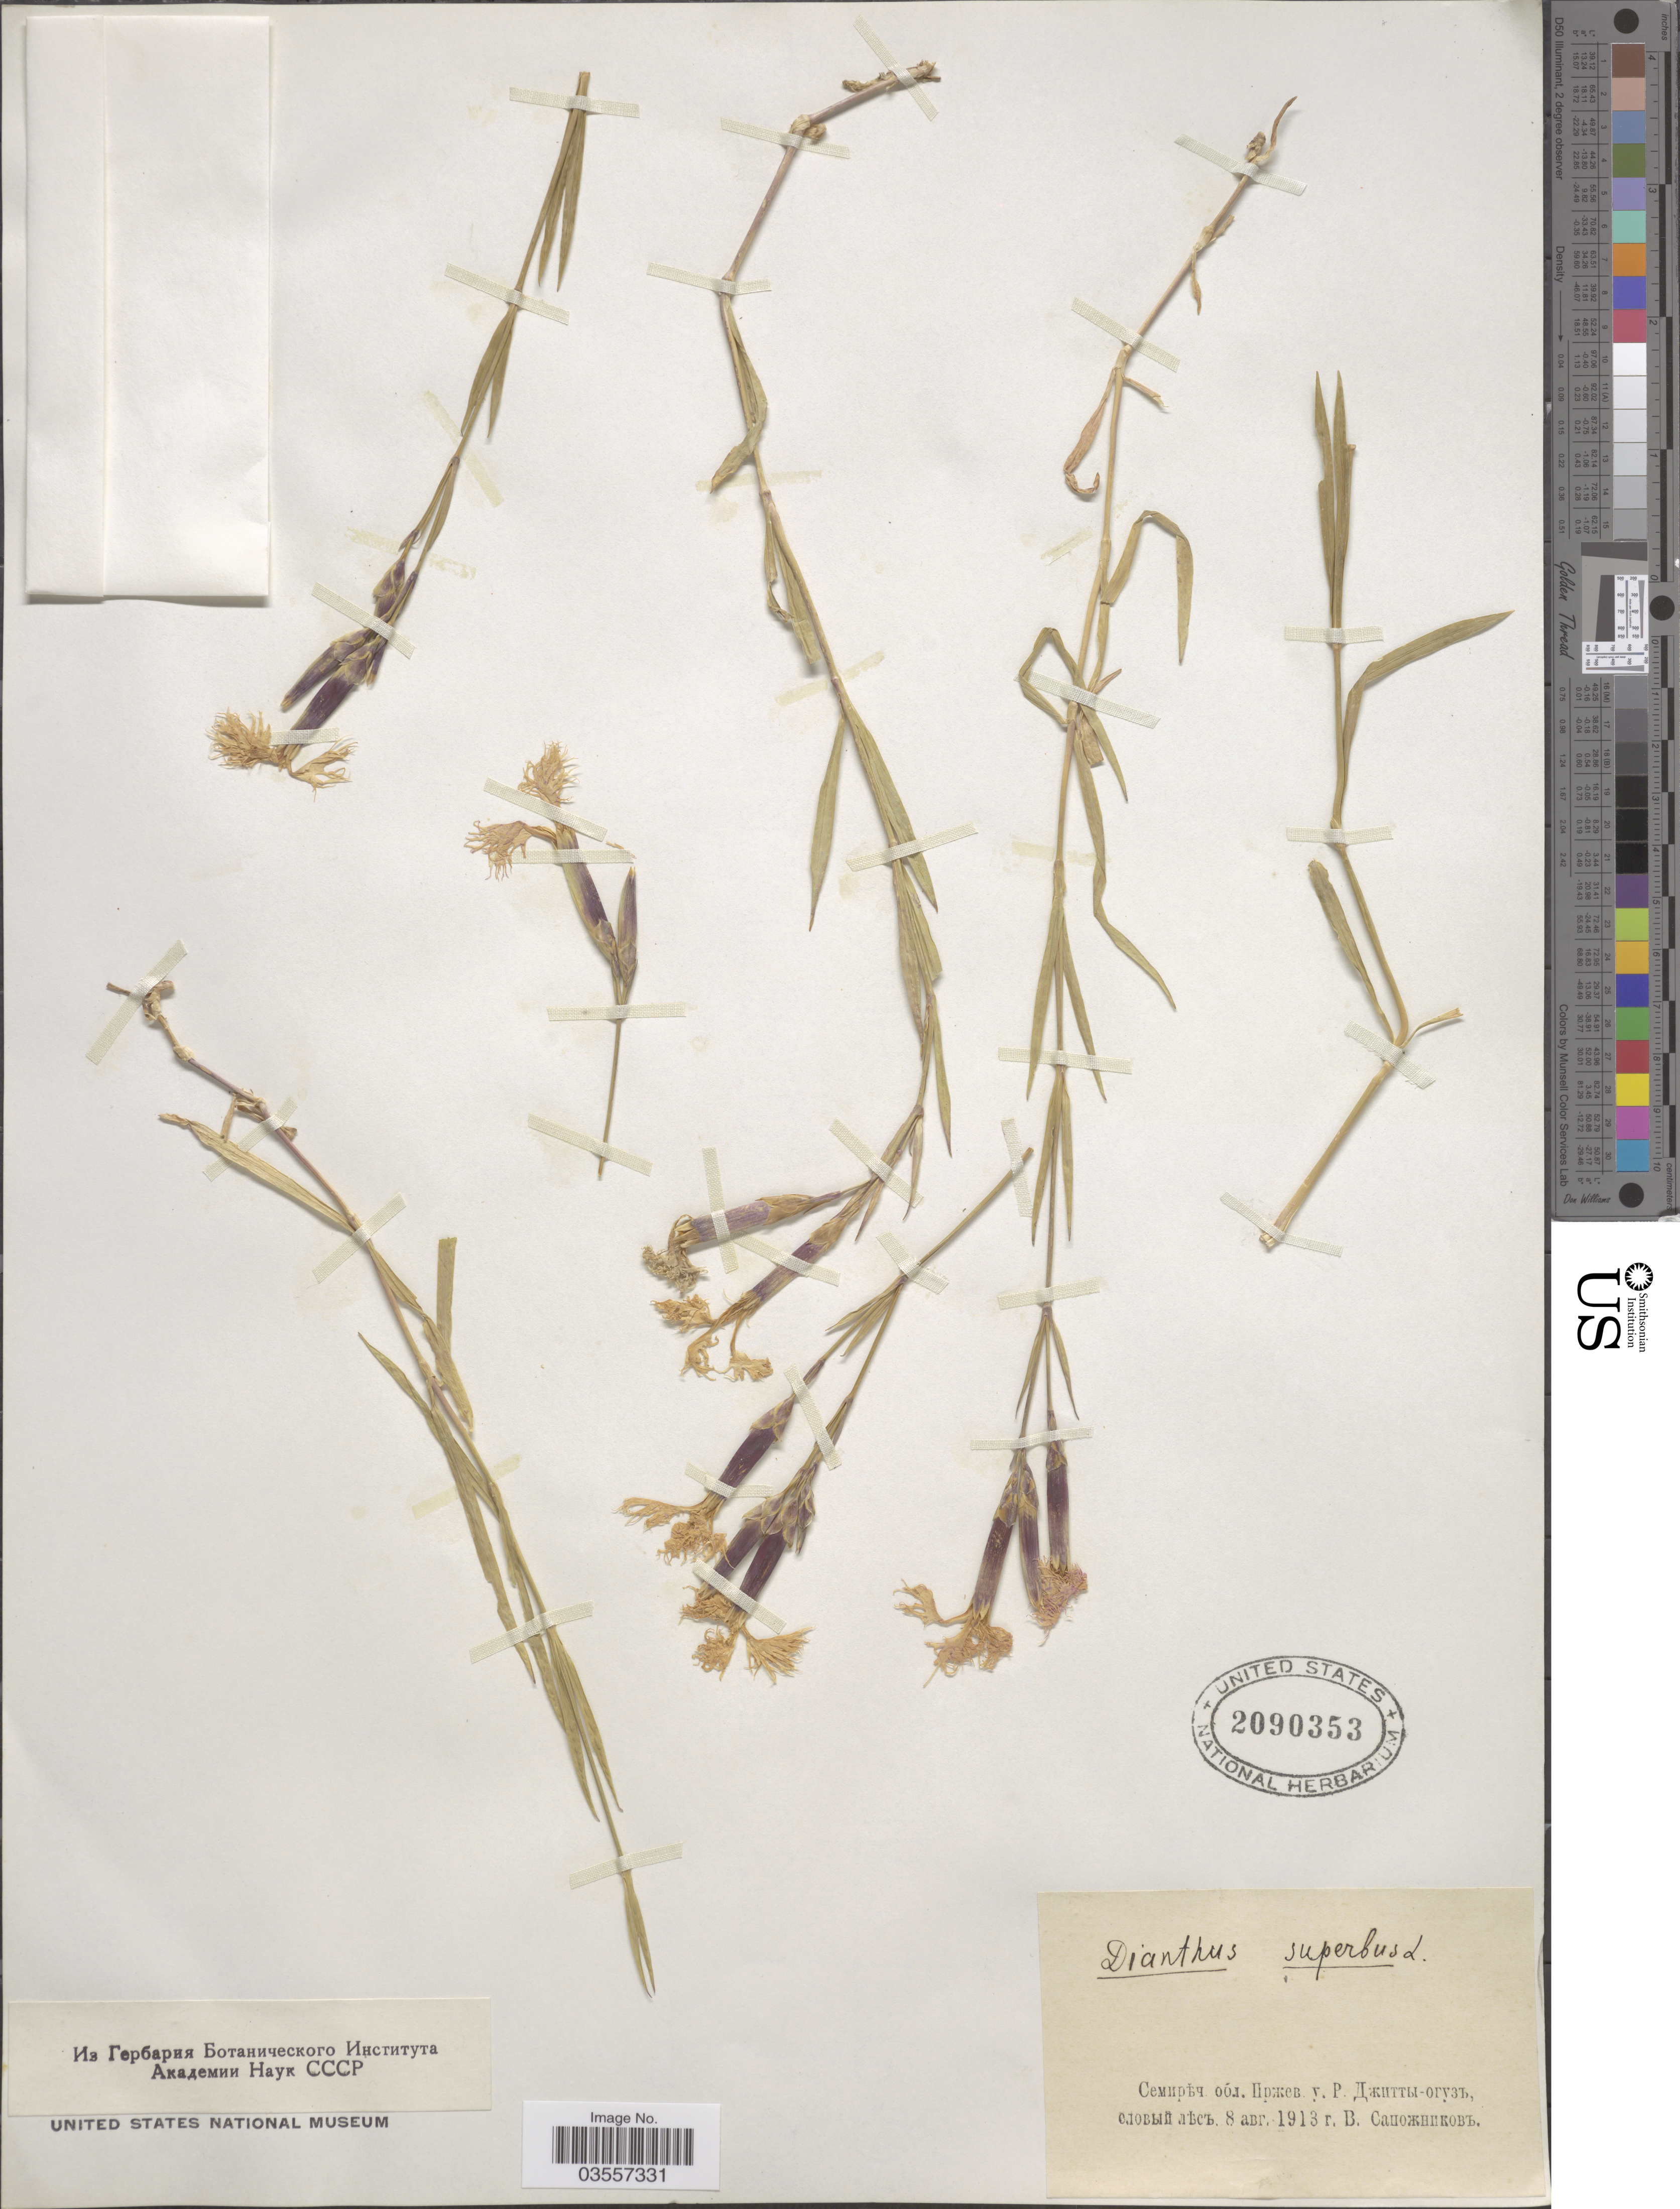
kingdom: Plantae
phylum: Tracheophyta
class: Magnoliopsida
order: Caryophyllales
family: Caryophyllaceae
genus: Dianthus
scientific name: Dianthus superbus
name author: L.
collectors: V. Sapozhnikov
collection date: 1913-08-08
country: Kyrgyzstan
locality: near Dzhety-Oguz River.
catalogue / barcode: US 2090353